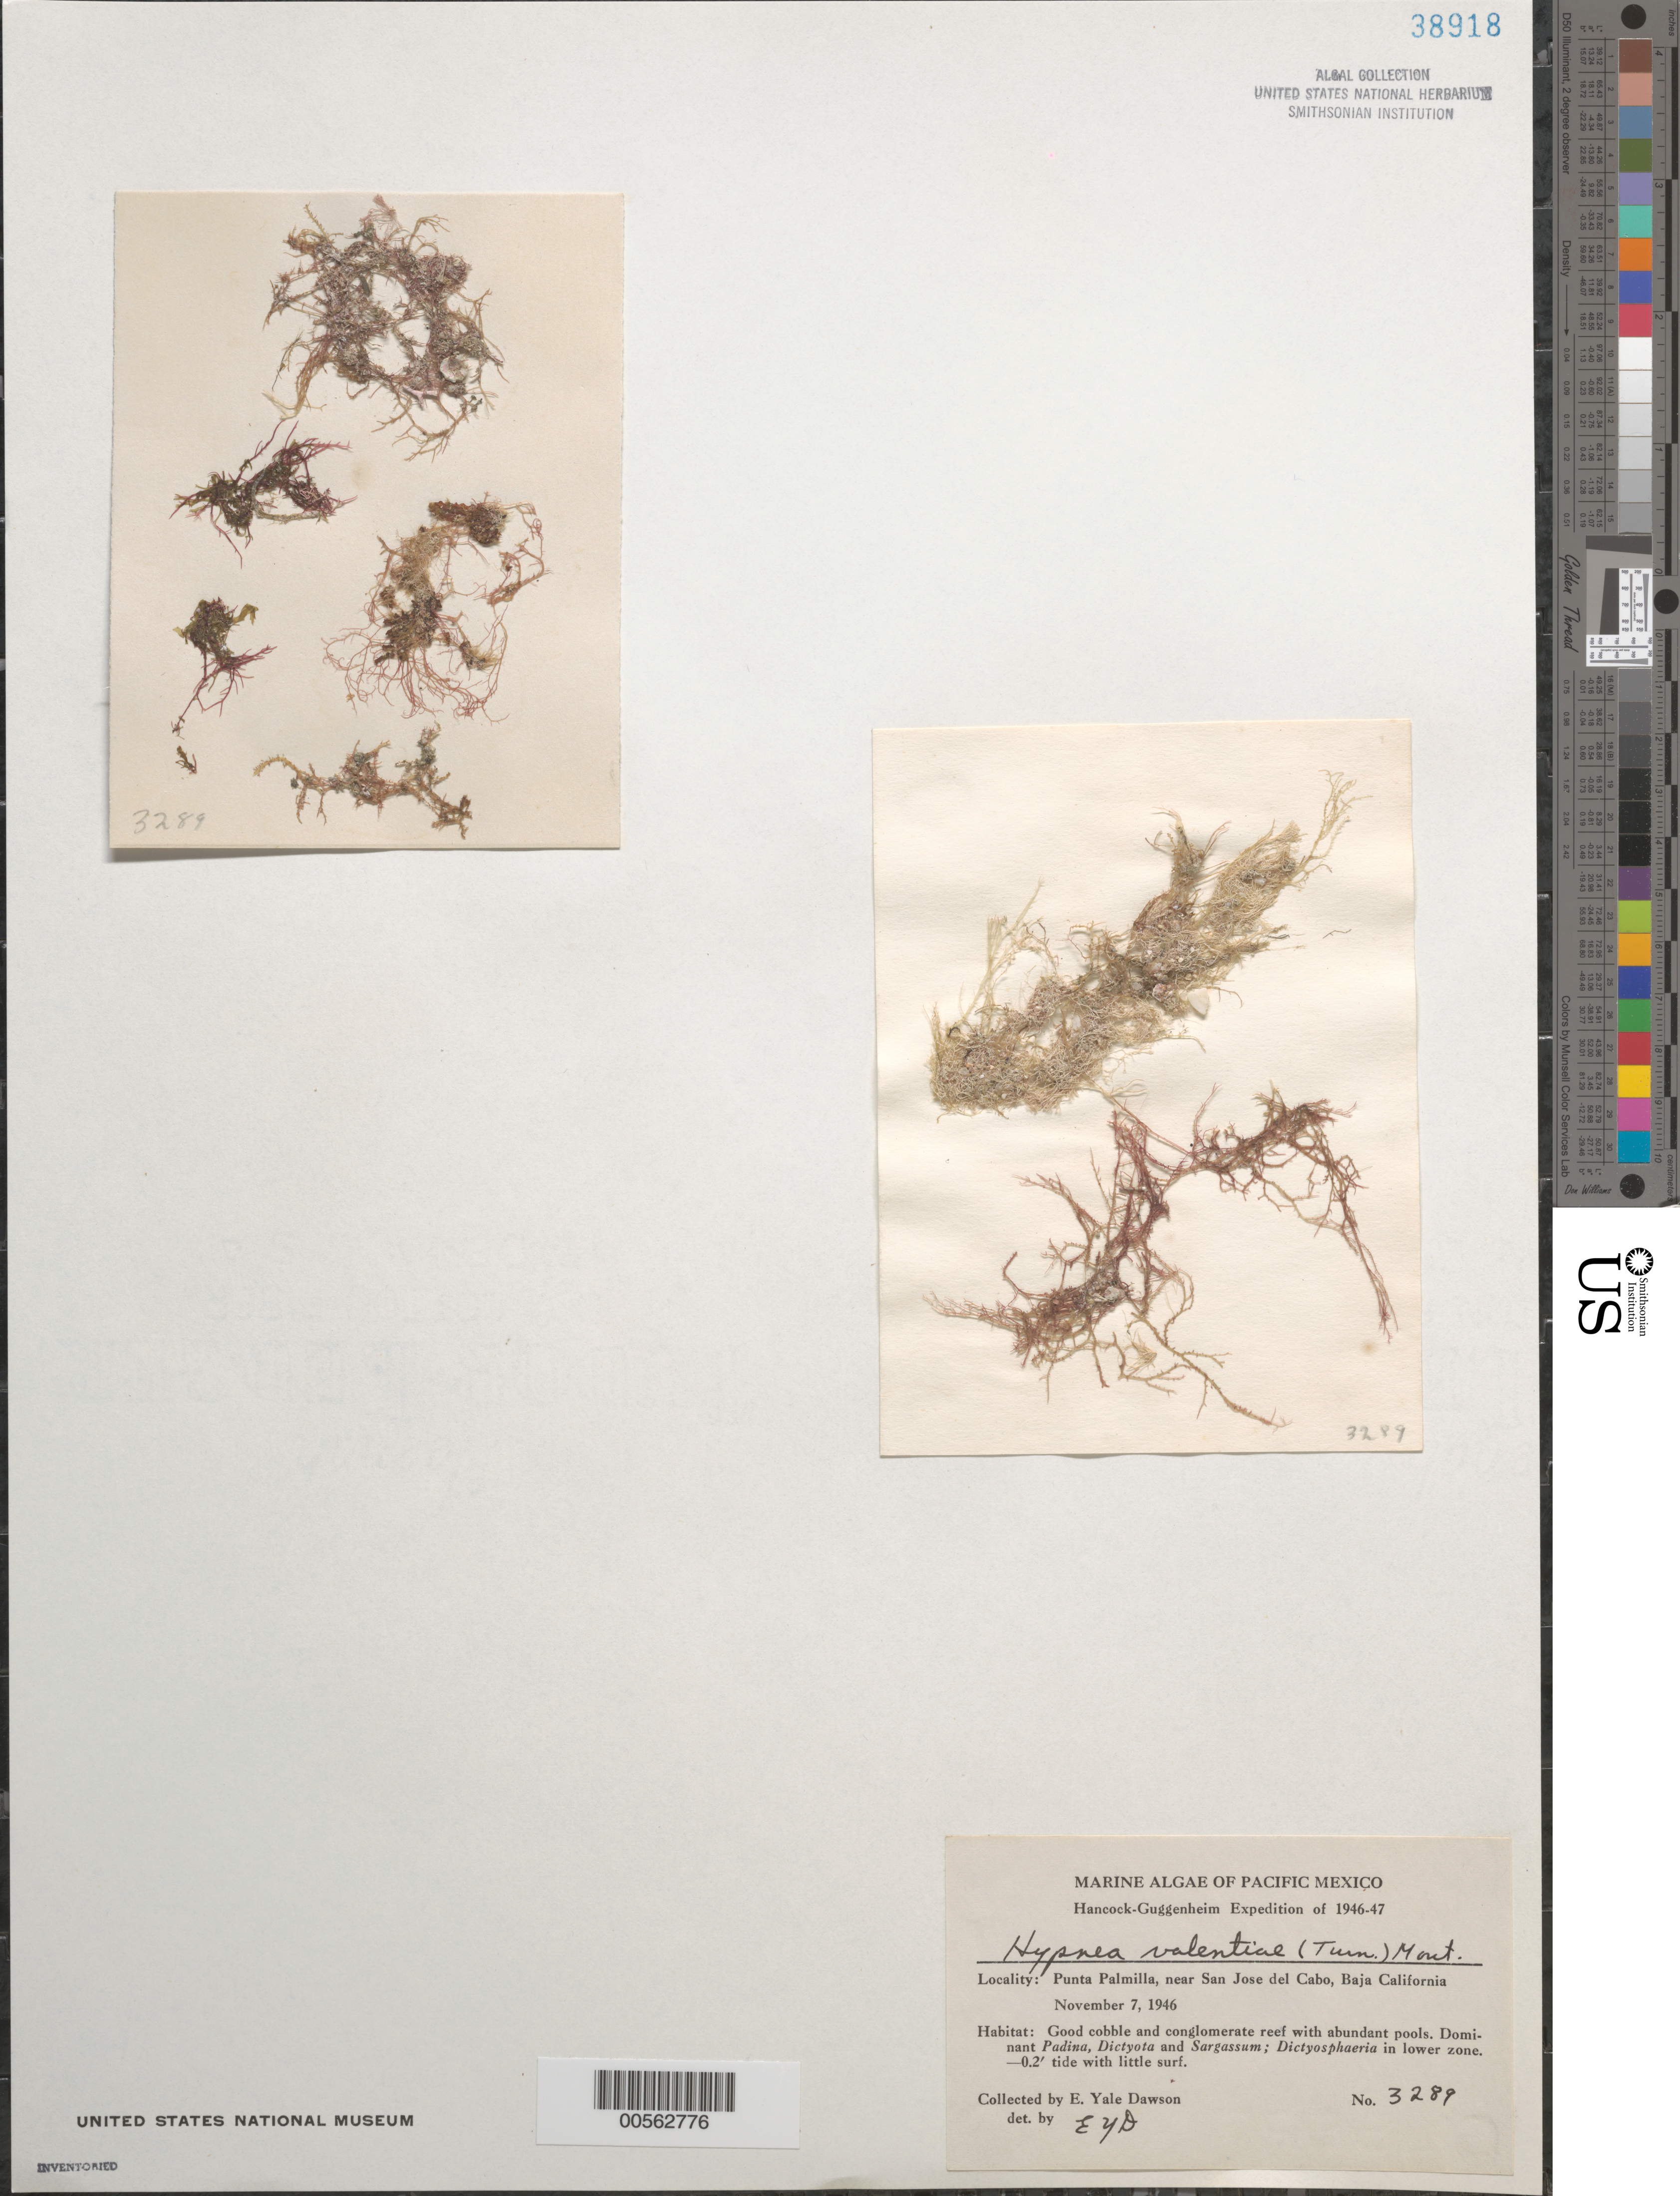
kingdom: Plantae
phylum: Rhodophyta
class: Florideophyceae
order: Gigartinales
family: Cystocloniaceae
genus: Hypnea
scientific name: Hypnea valentiae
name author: (Turner) Mont.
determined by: Dawson, E. Y.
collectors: E. Y. Dawson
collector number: EYD 3289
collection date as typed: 07 Nov 1946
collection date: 1946-11-07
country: Mexico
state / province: Baja California Sur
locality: Punta Palmilla near San Jose del Cabo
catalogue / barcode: US 38918